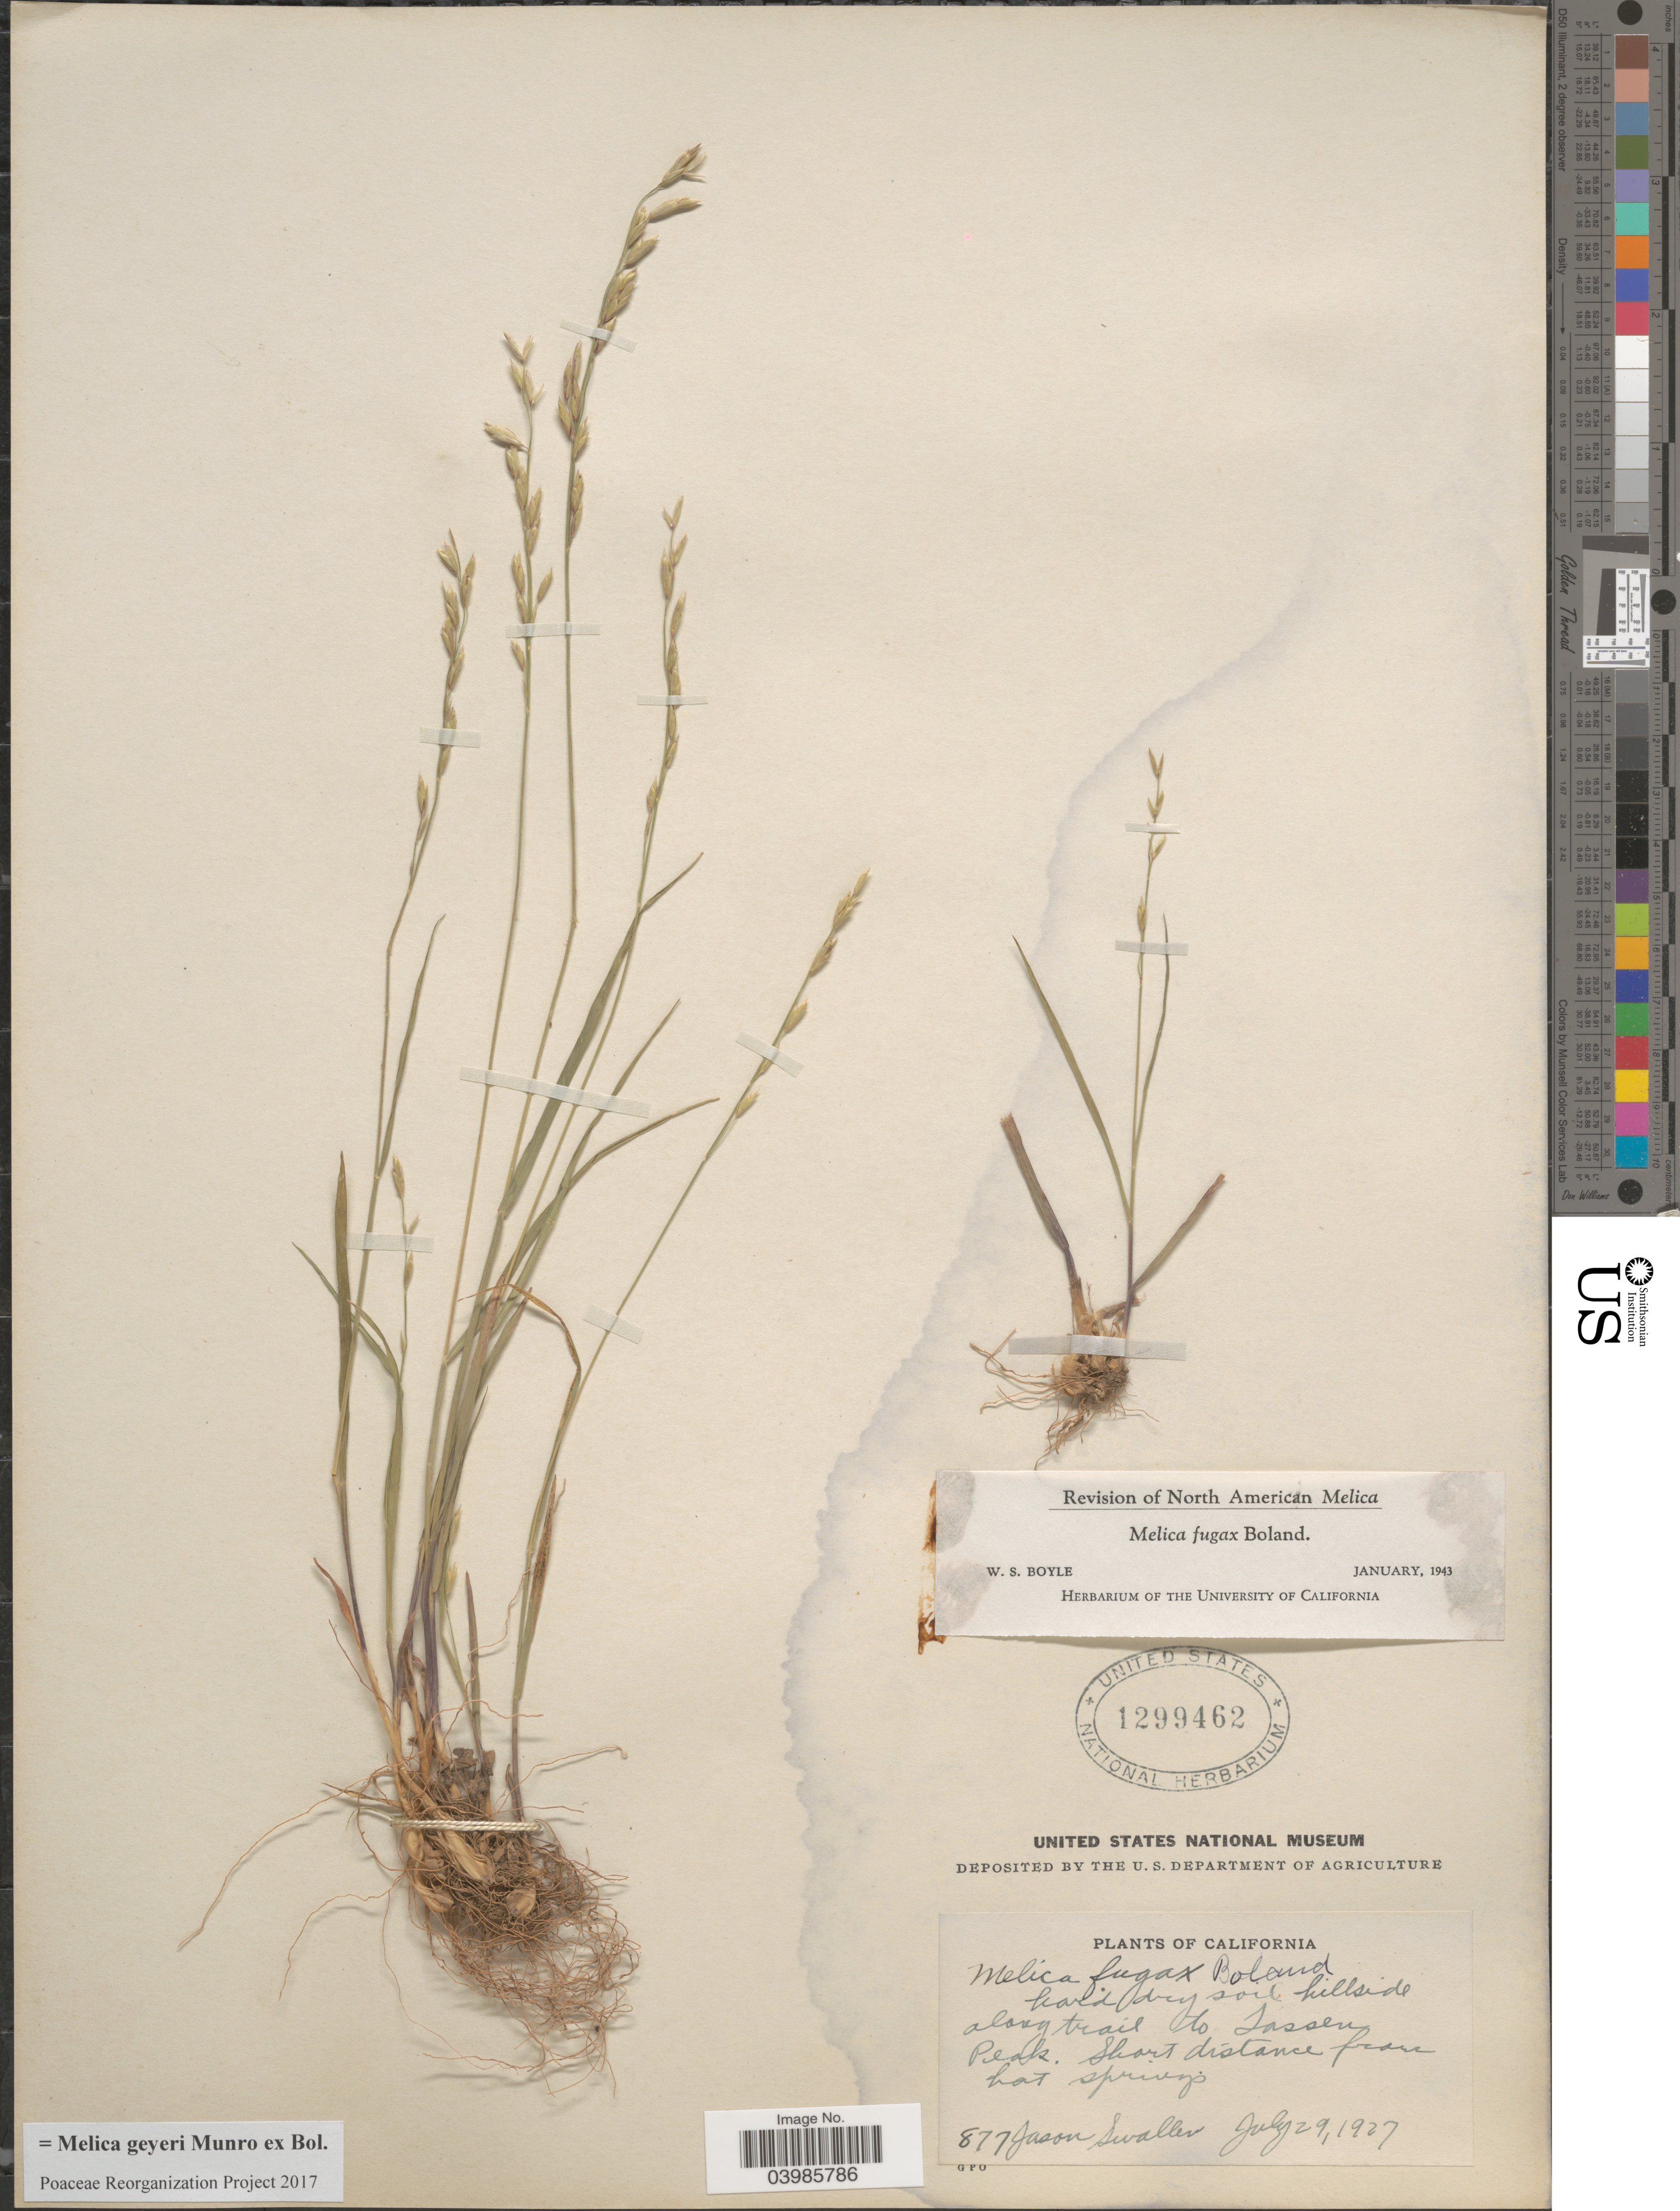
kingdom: Plantae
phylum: Tracheophyta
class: Liliopsida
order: Poales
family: Poaceae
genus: Melica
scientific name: Melica geyeri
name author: Munro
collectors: J. R. Swallen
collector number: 877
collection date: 1927-07-29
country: United States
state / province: California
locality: Hard dry soil, hillside along trail to Lassen Peak. Short distance from hot springs.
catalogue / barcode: US 1299462